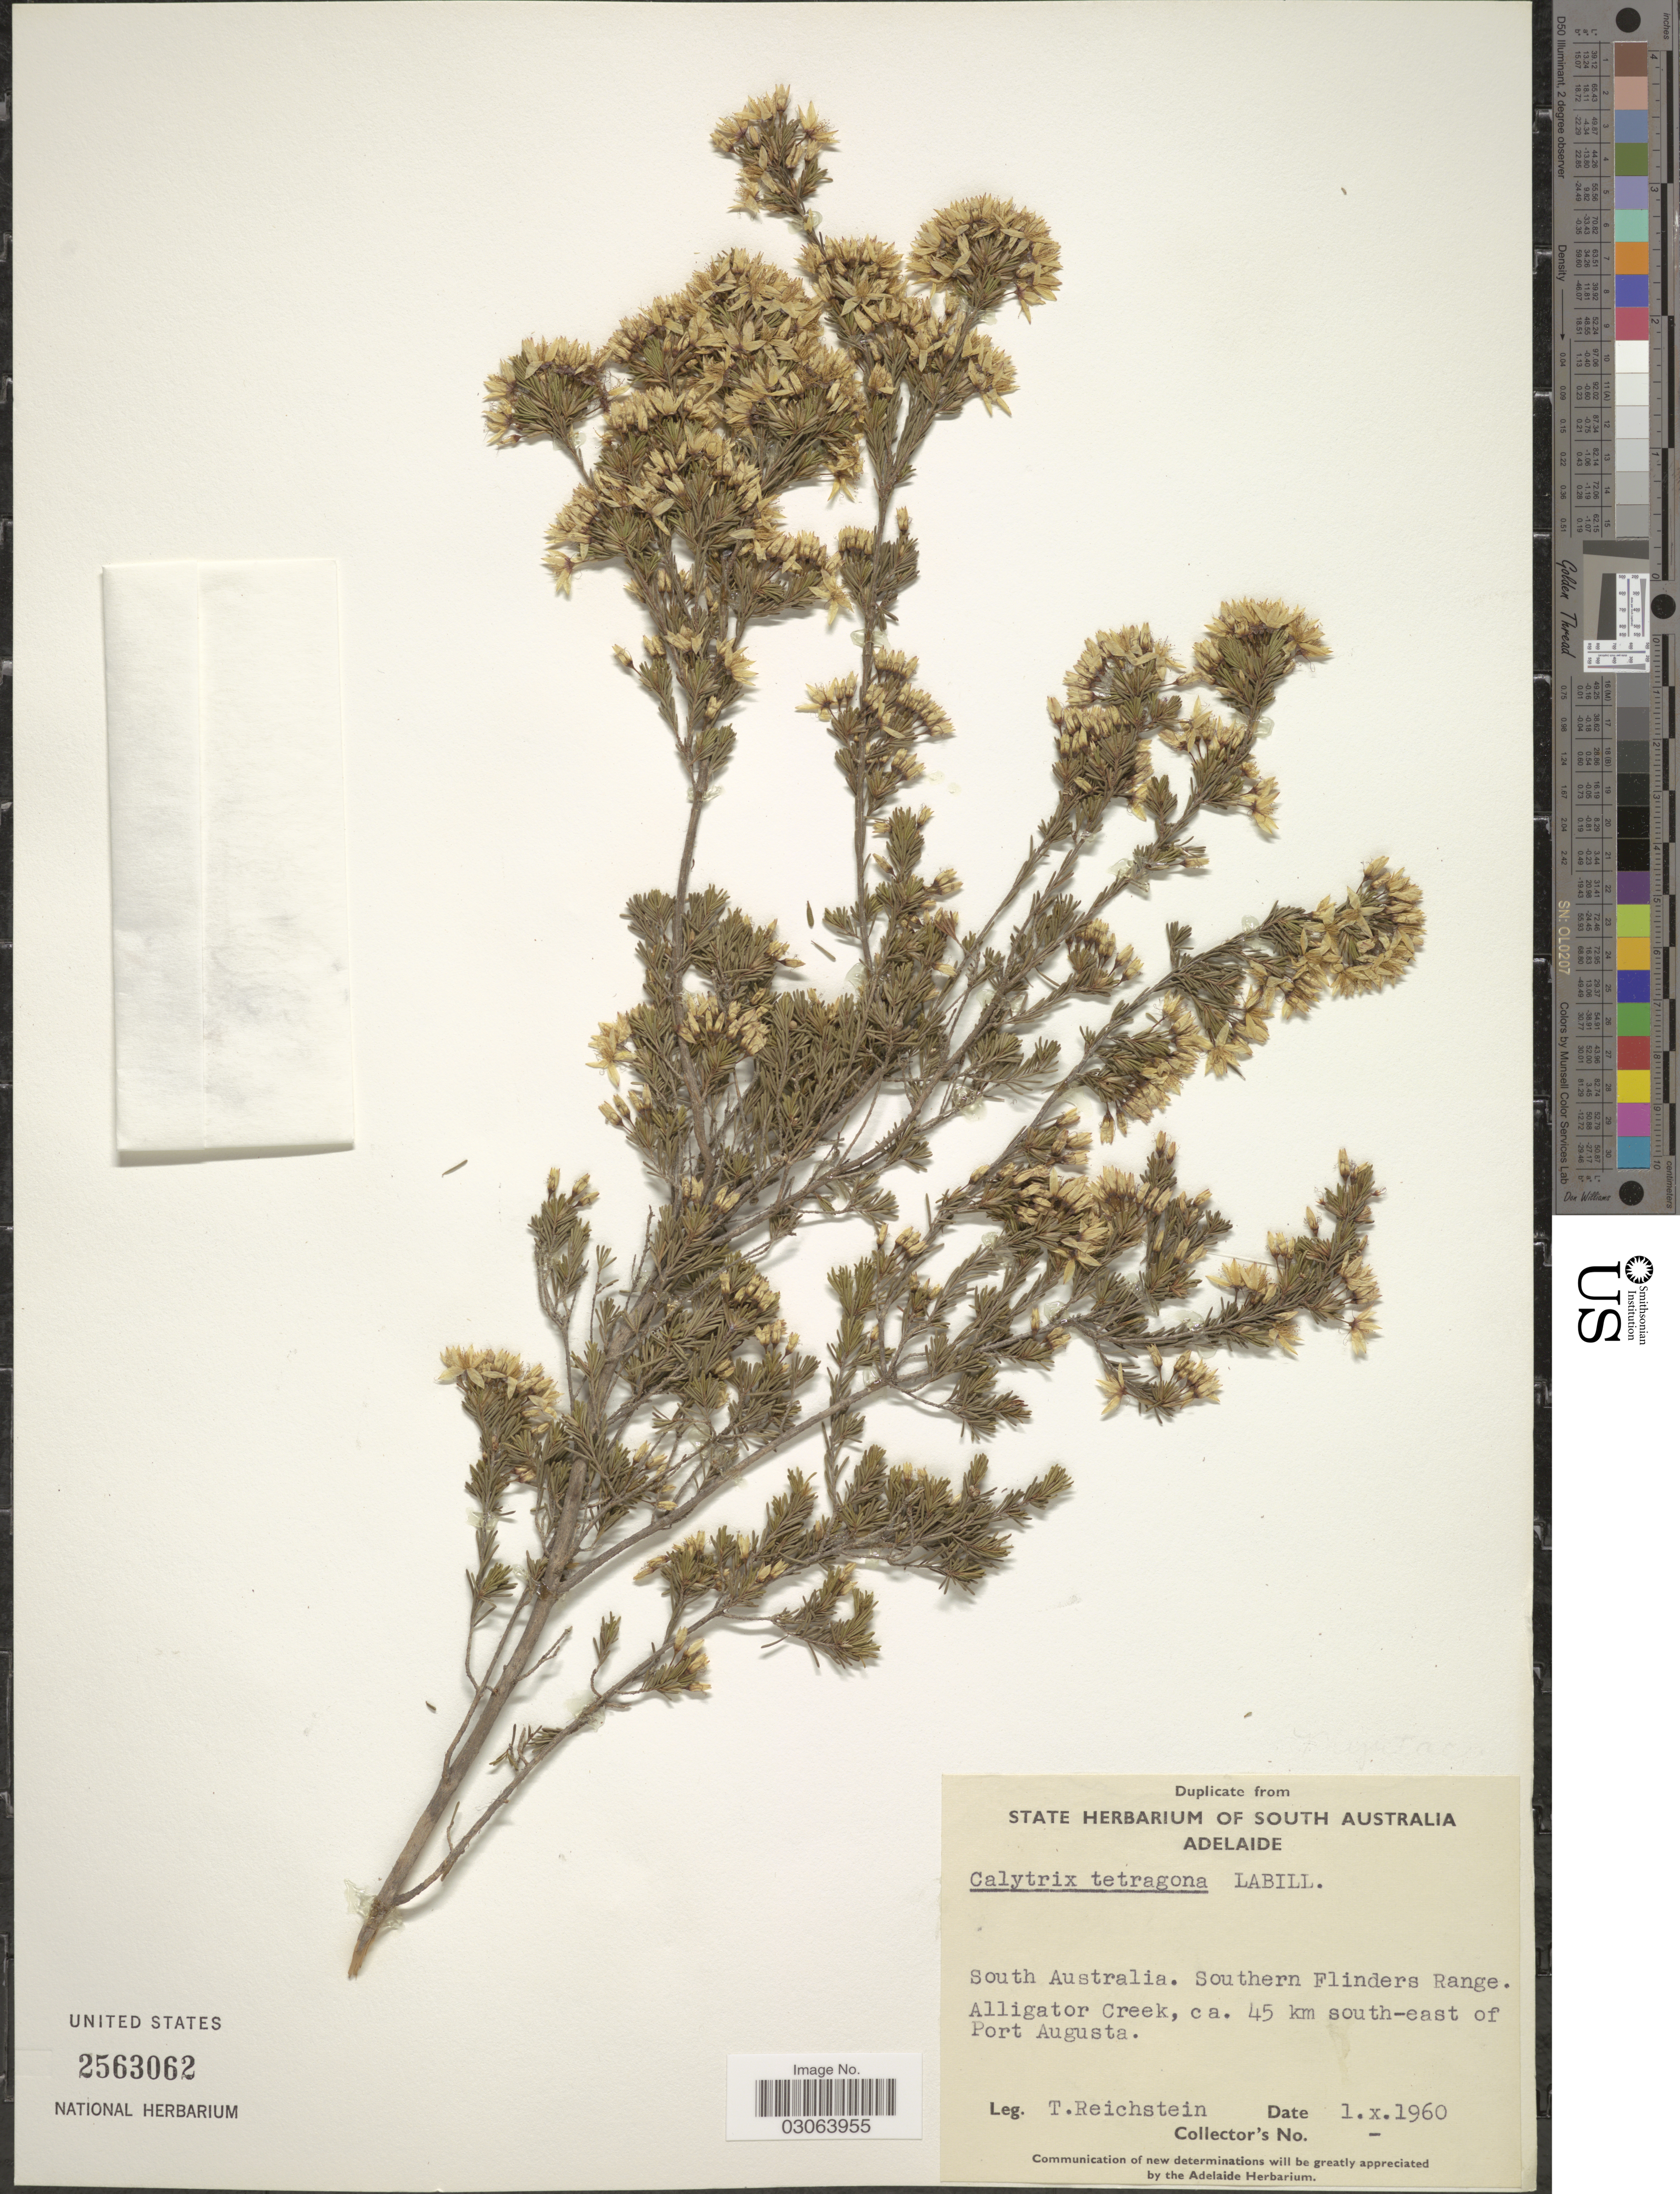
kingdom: Plantae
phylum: Tracheophyta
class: Magnoliopsida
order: Myrtales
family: Myrtaceae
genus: Calytrix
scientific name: Calytrix tetragona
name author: Labill.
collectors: T. Reichstein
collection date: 1960-10-01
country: Australia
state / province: South Australia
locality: Southern Flinders Range. Alligator Creek, ca. 45 km south-east of Port Augusta.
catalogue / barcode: US 2563062